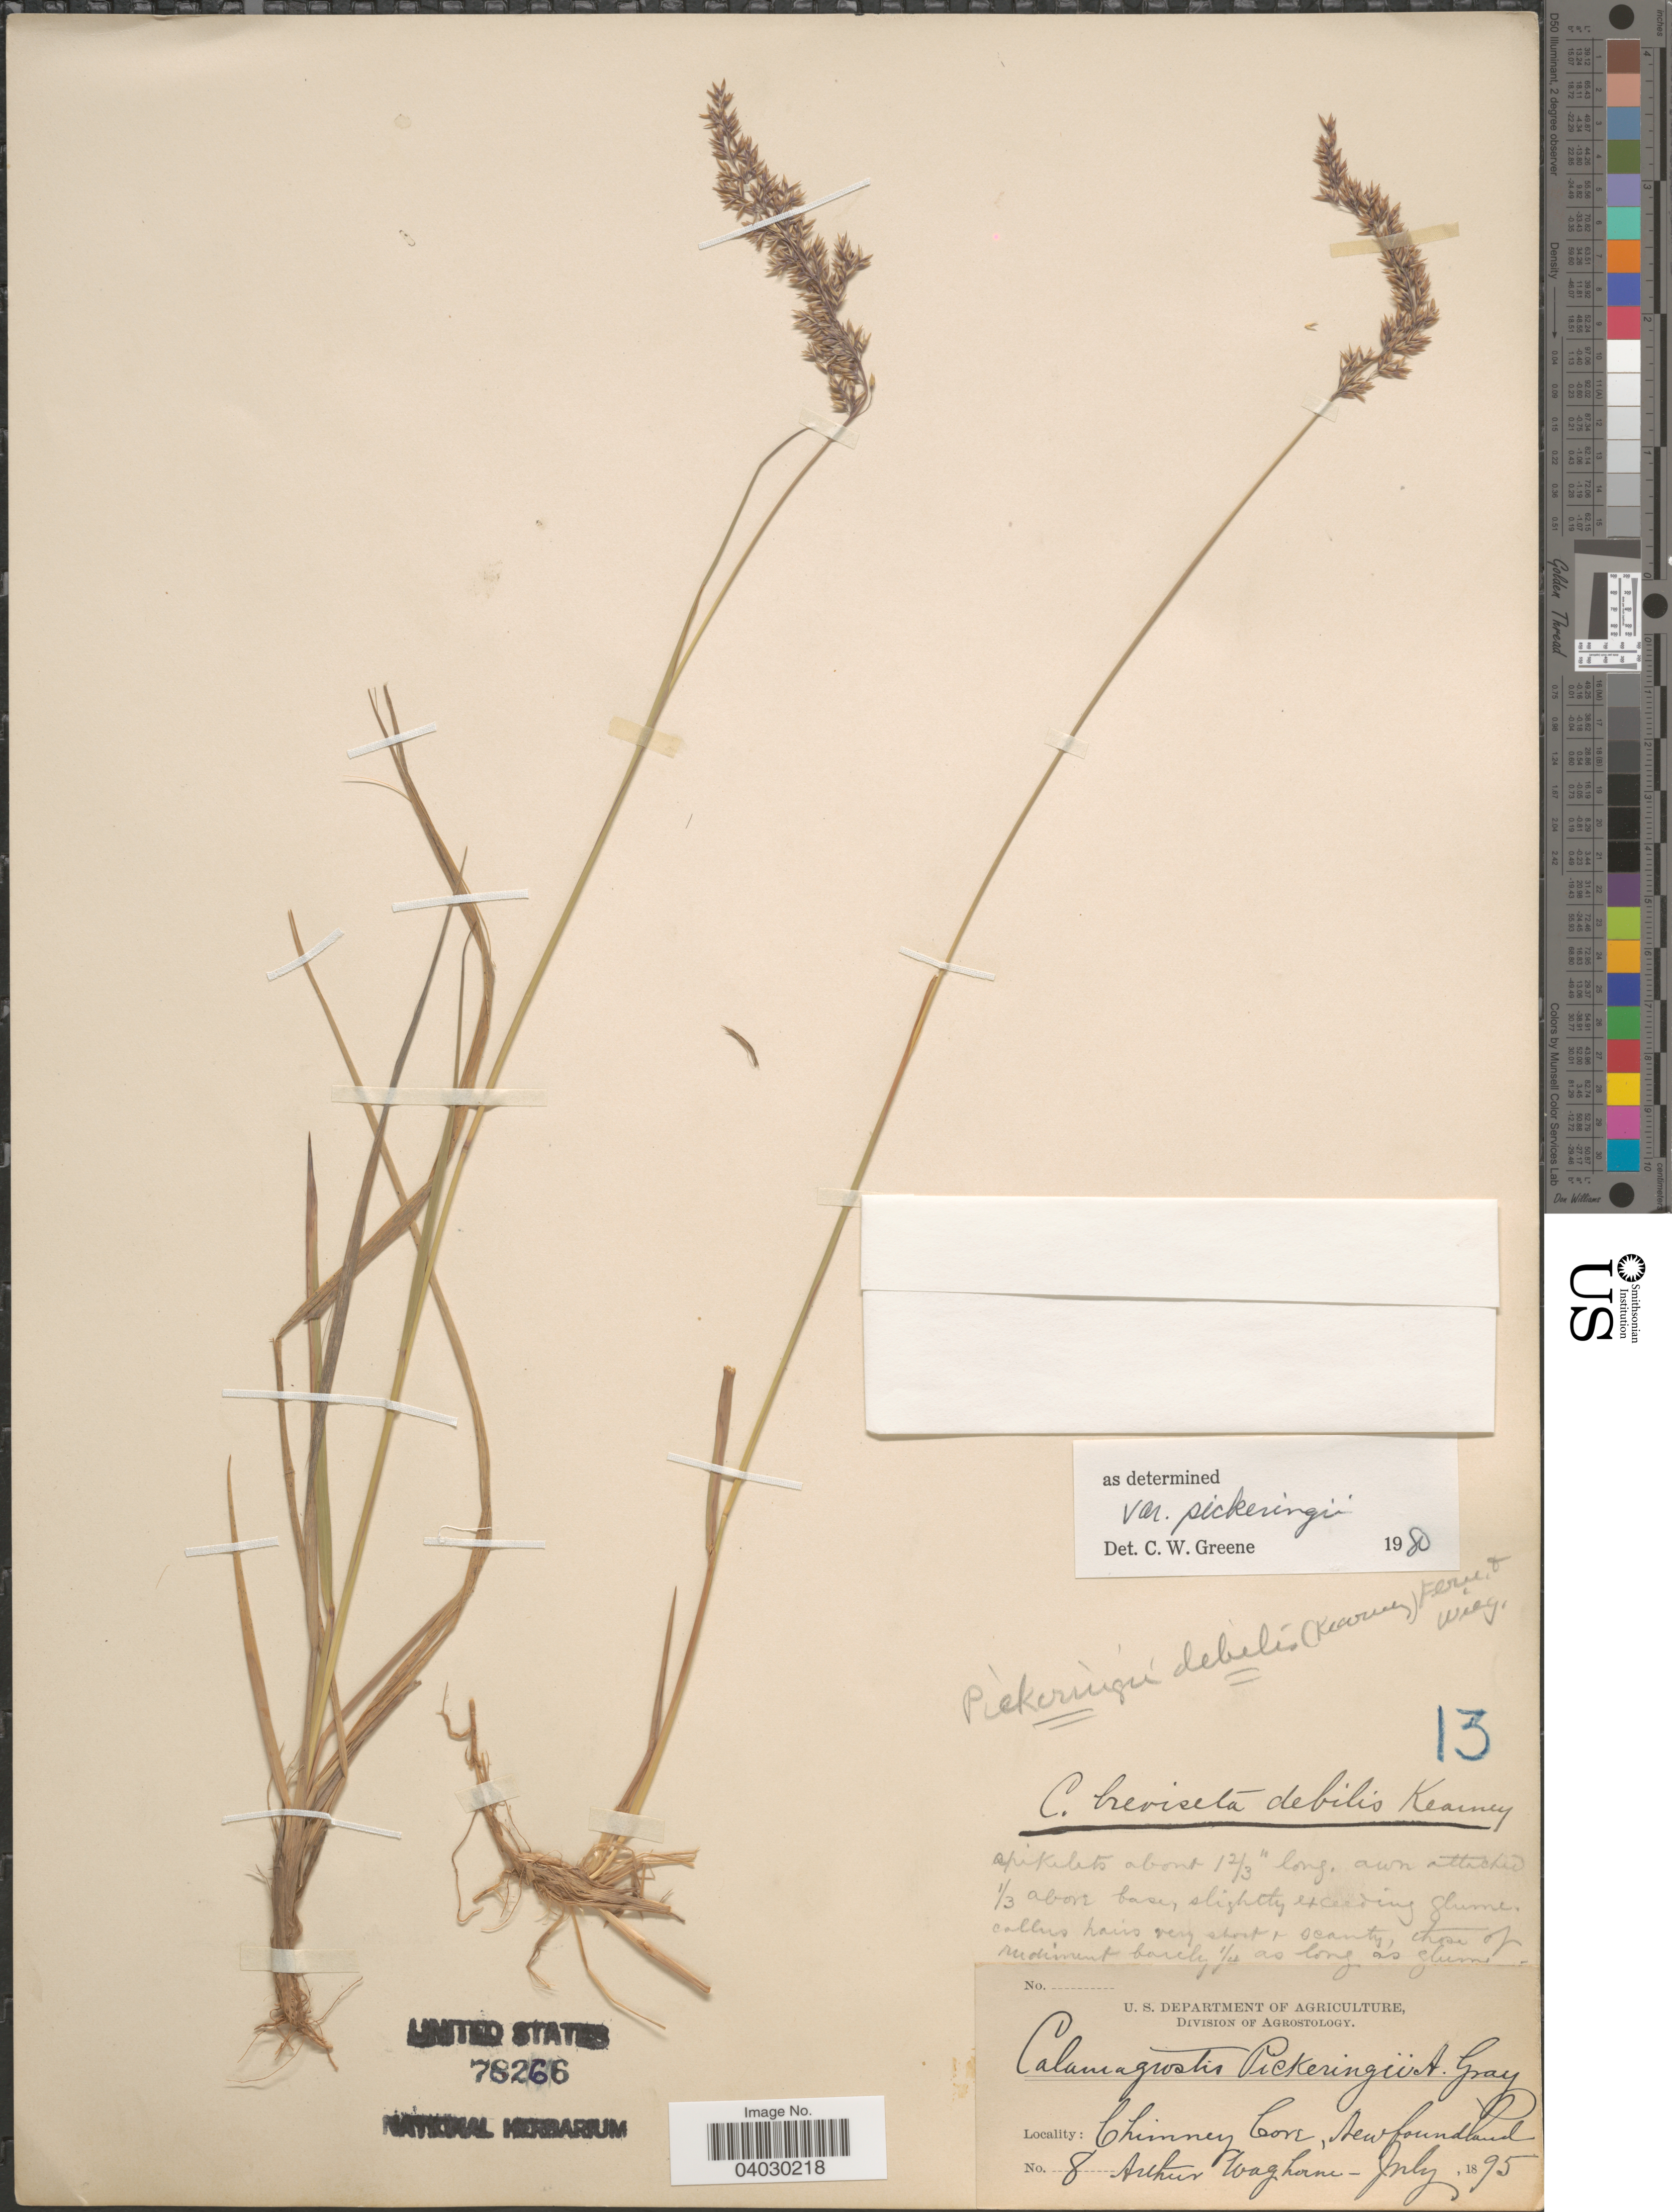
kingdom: Plantae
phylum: Tracheophyta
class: Liliopsida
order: Poales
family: Poaceae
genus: Calamagrostis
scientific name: Calamagrostis pickeringii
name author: A. Gray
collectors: A. Waghorne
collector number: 8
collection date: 1895-07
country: Canada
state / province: Newfoundland and Labrador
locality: Chimney Cove.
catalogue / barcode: US 78266